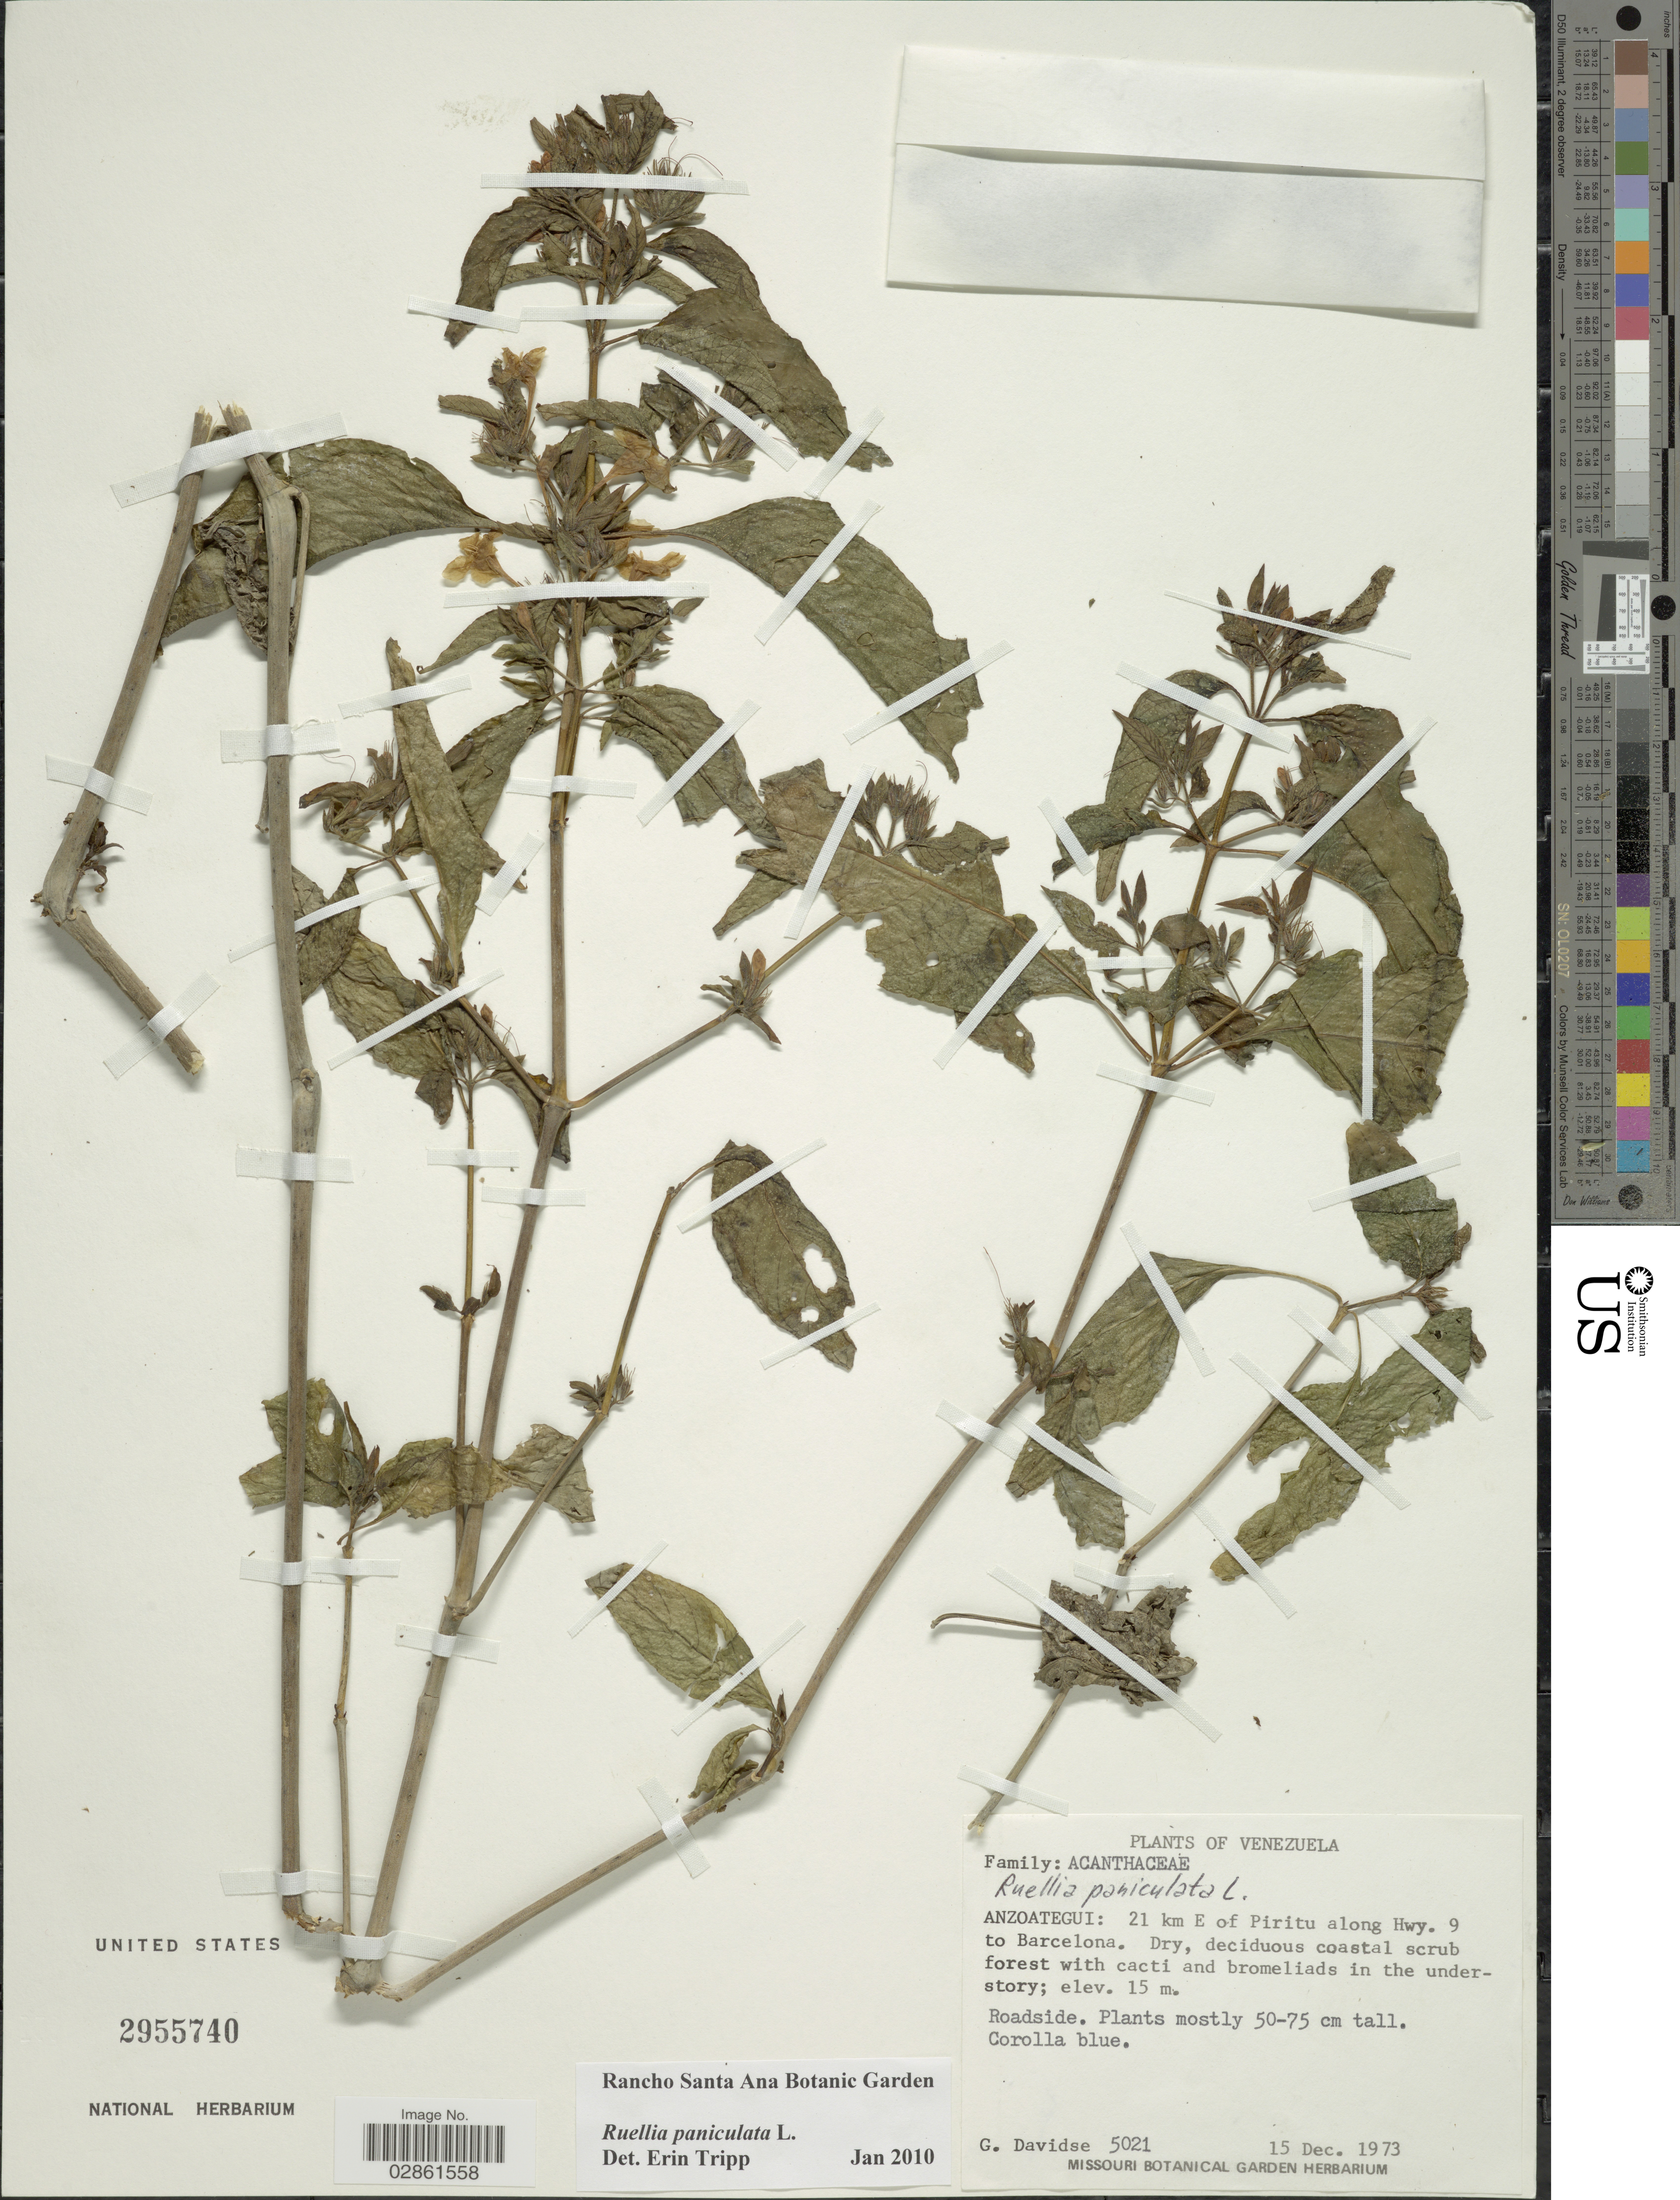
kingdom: Plantae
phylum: Tracheophyta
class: Magnoliopsida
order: Lamiales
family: Acanthaceae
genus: Ruellia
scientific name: Ruellia paniculata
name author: L.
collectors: G. Davidse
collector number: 5021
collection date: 1973-12-15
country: Venezuela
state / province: Anzoategui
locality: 21 km E of Piritu along Hwy. 9 to Barcelona.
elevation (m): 15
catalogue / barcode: US 2955740